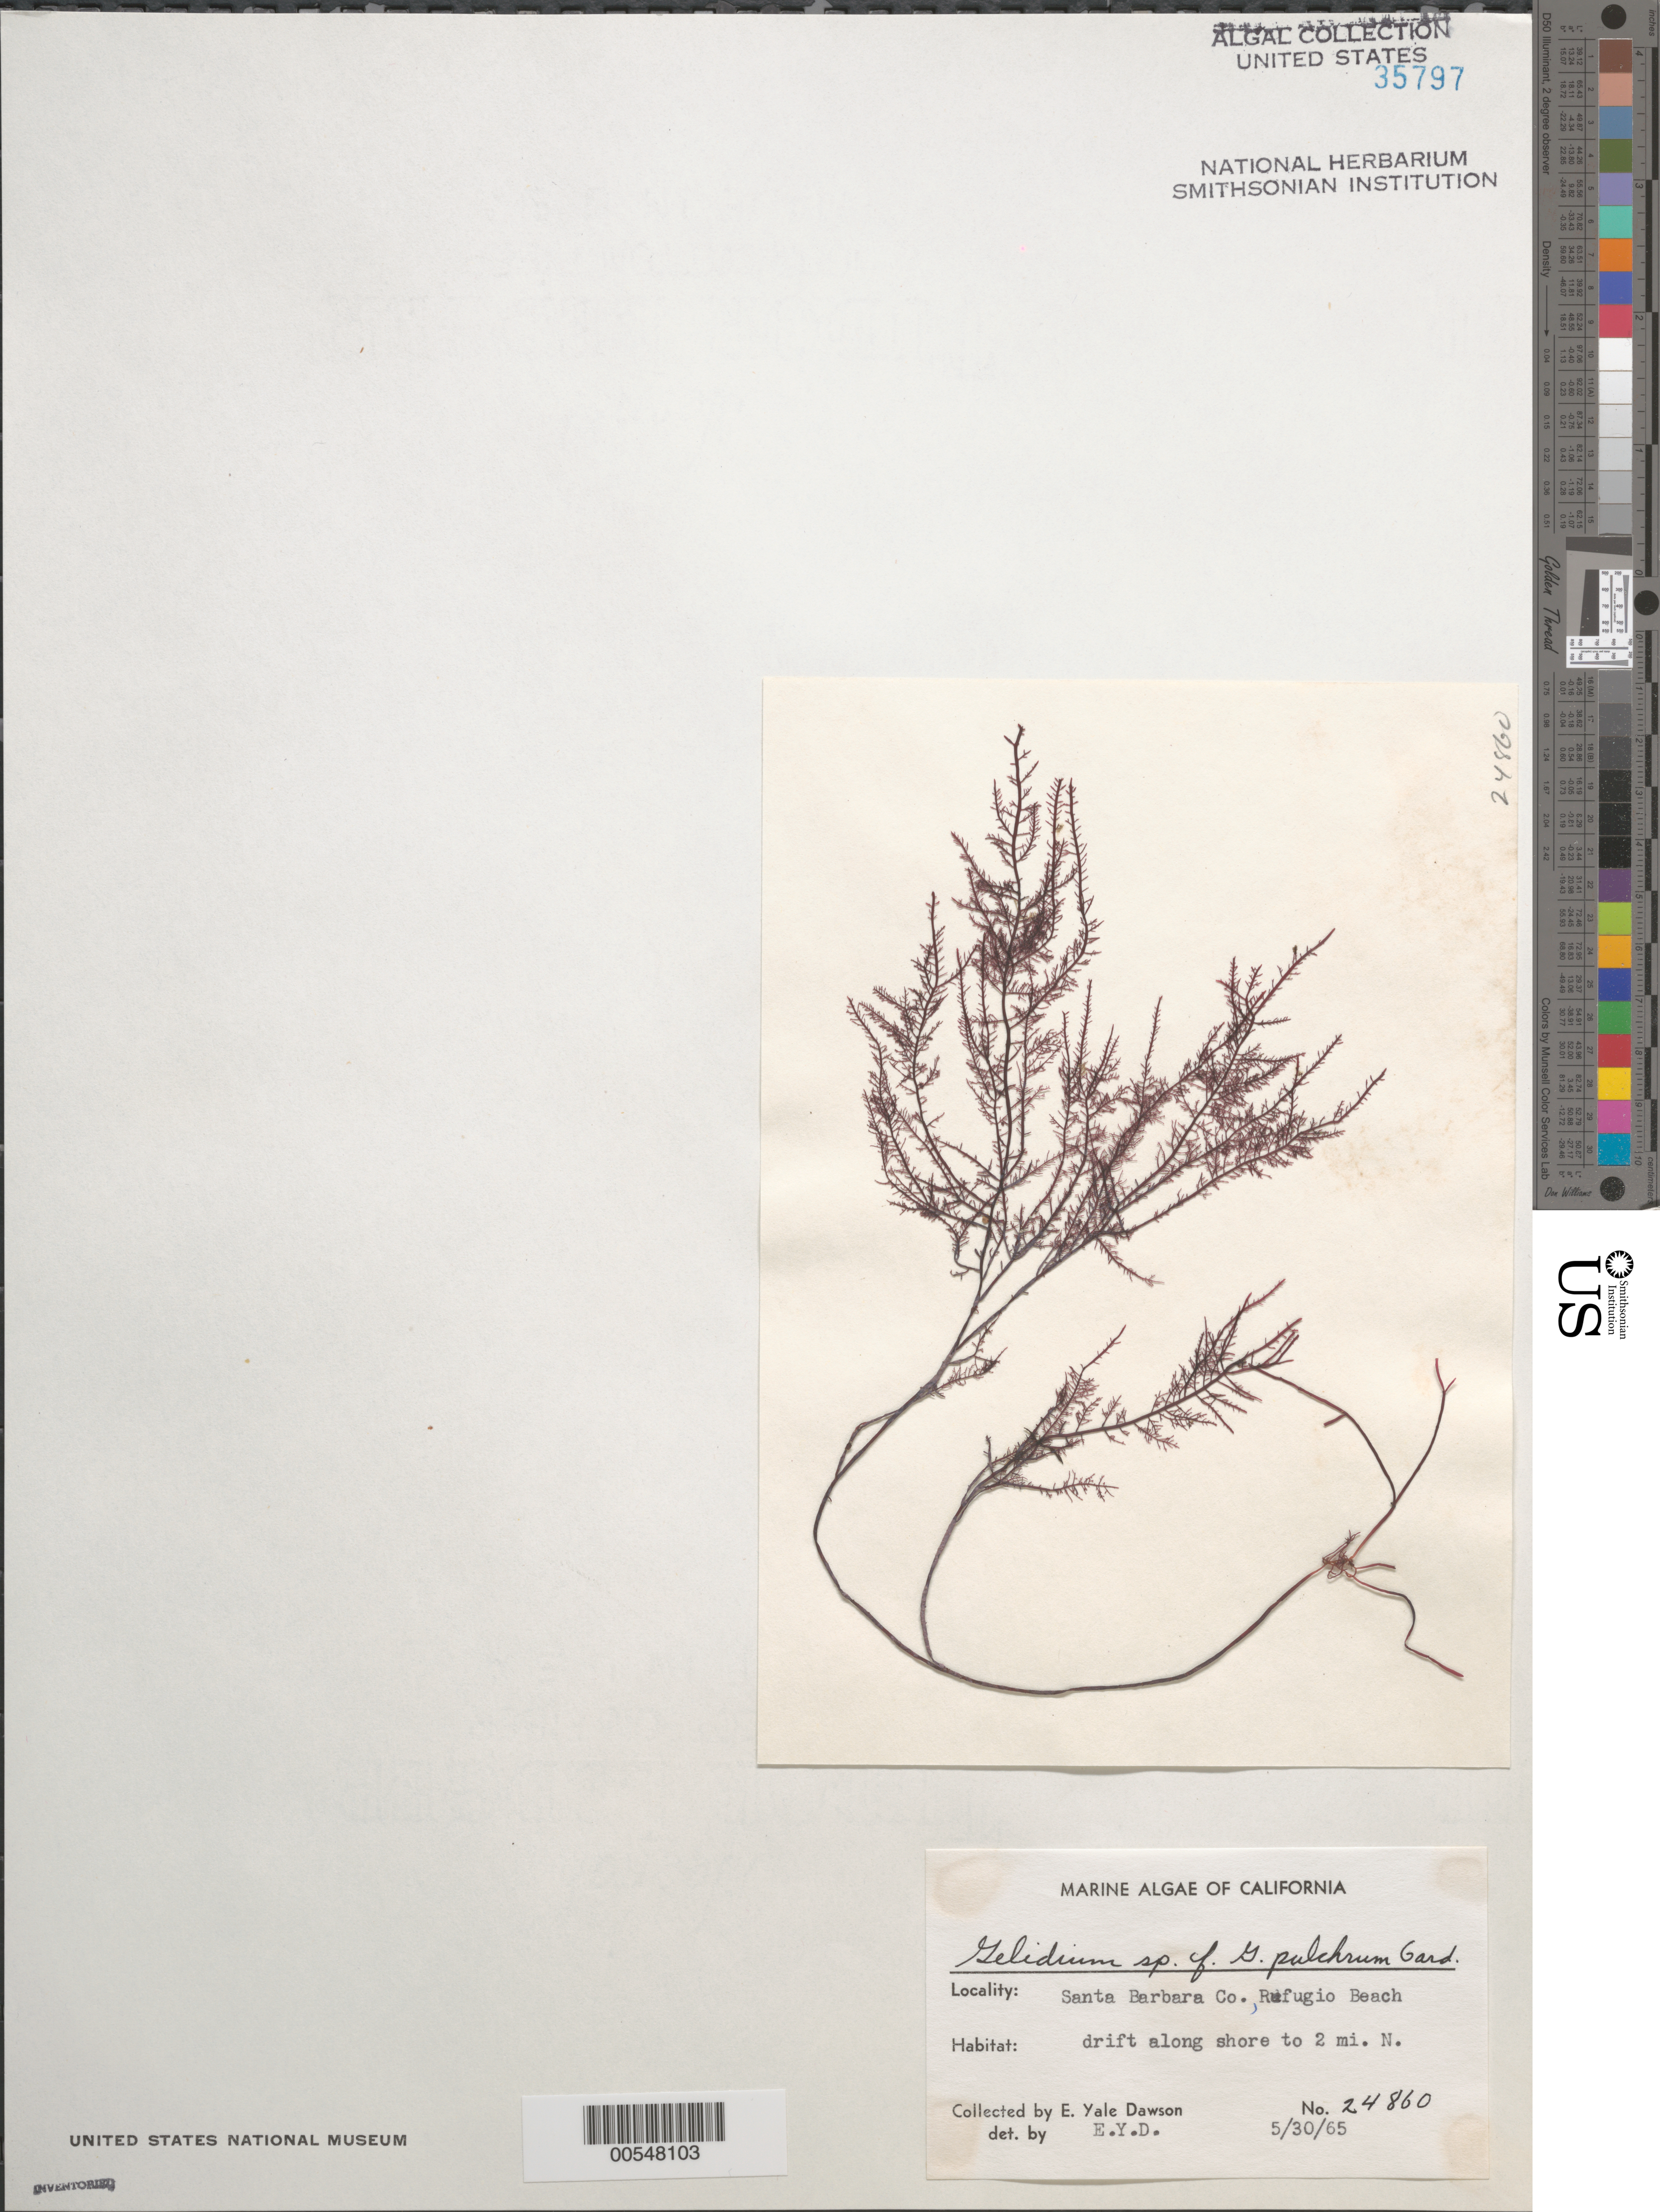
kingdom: Plantae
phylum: Rhodophyta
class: Florideophyceae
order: Gelidiales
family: Gelidiaceae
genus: Gelidium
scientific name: Gelidium pulchrum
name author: N.L. Gardner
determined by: Dawson, E. Y.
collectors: E. Y. Dawson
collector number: EYD 24860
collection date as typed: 30 May 1965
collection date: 1965-05-30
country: United States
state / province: California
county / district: Santa Barbara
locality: Refugio Beach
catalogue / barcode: US 35797